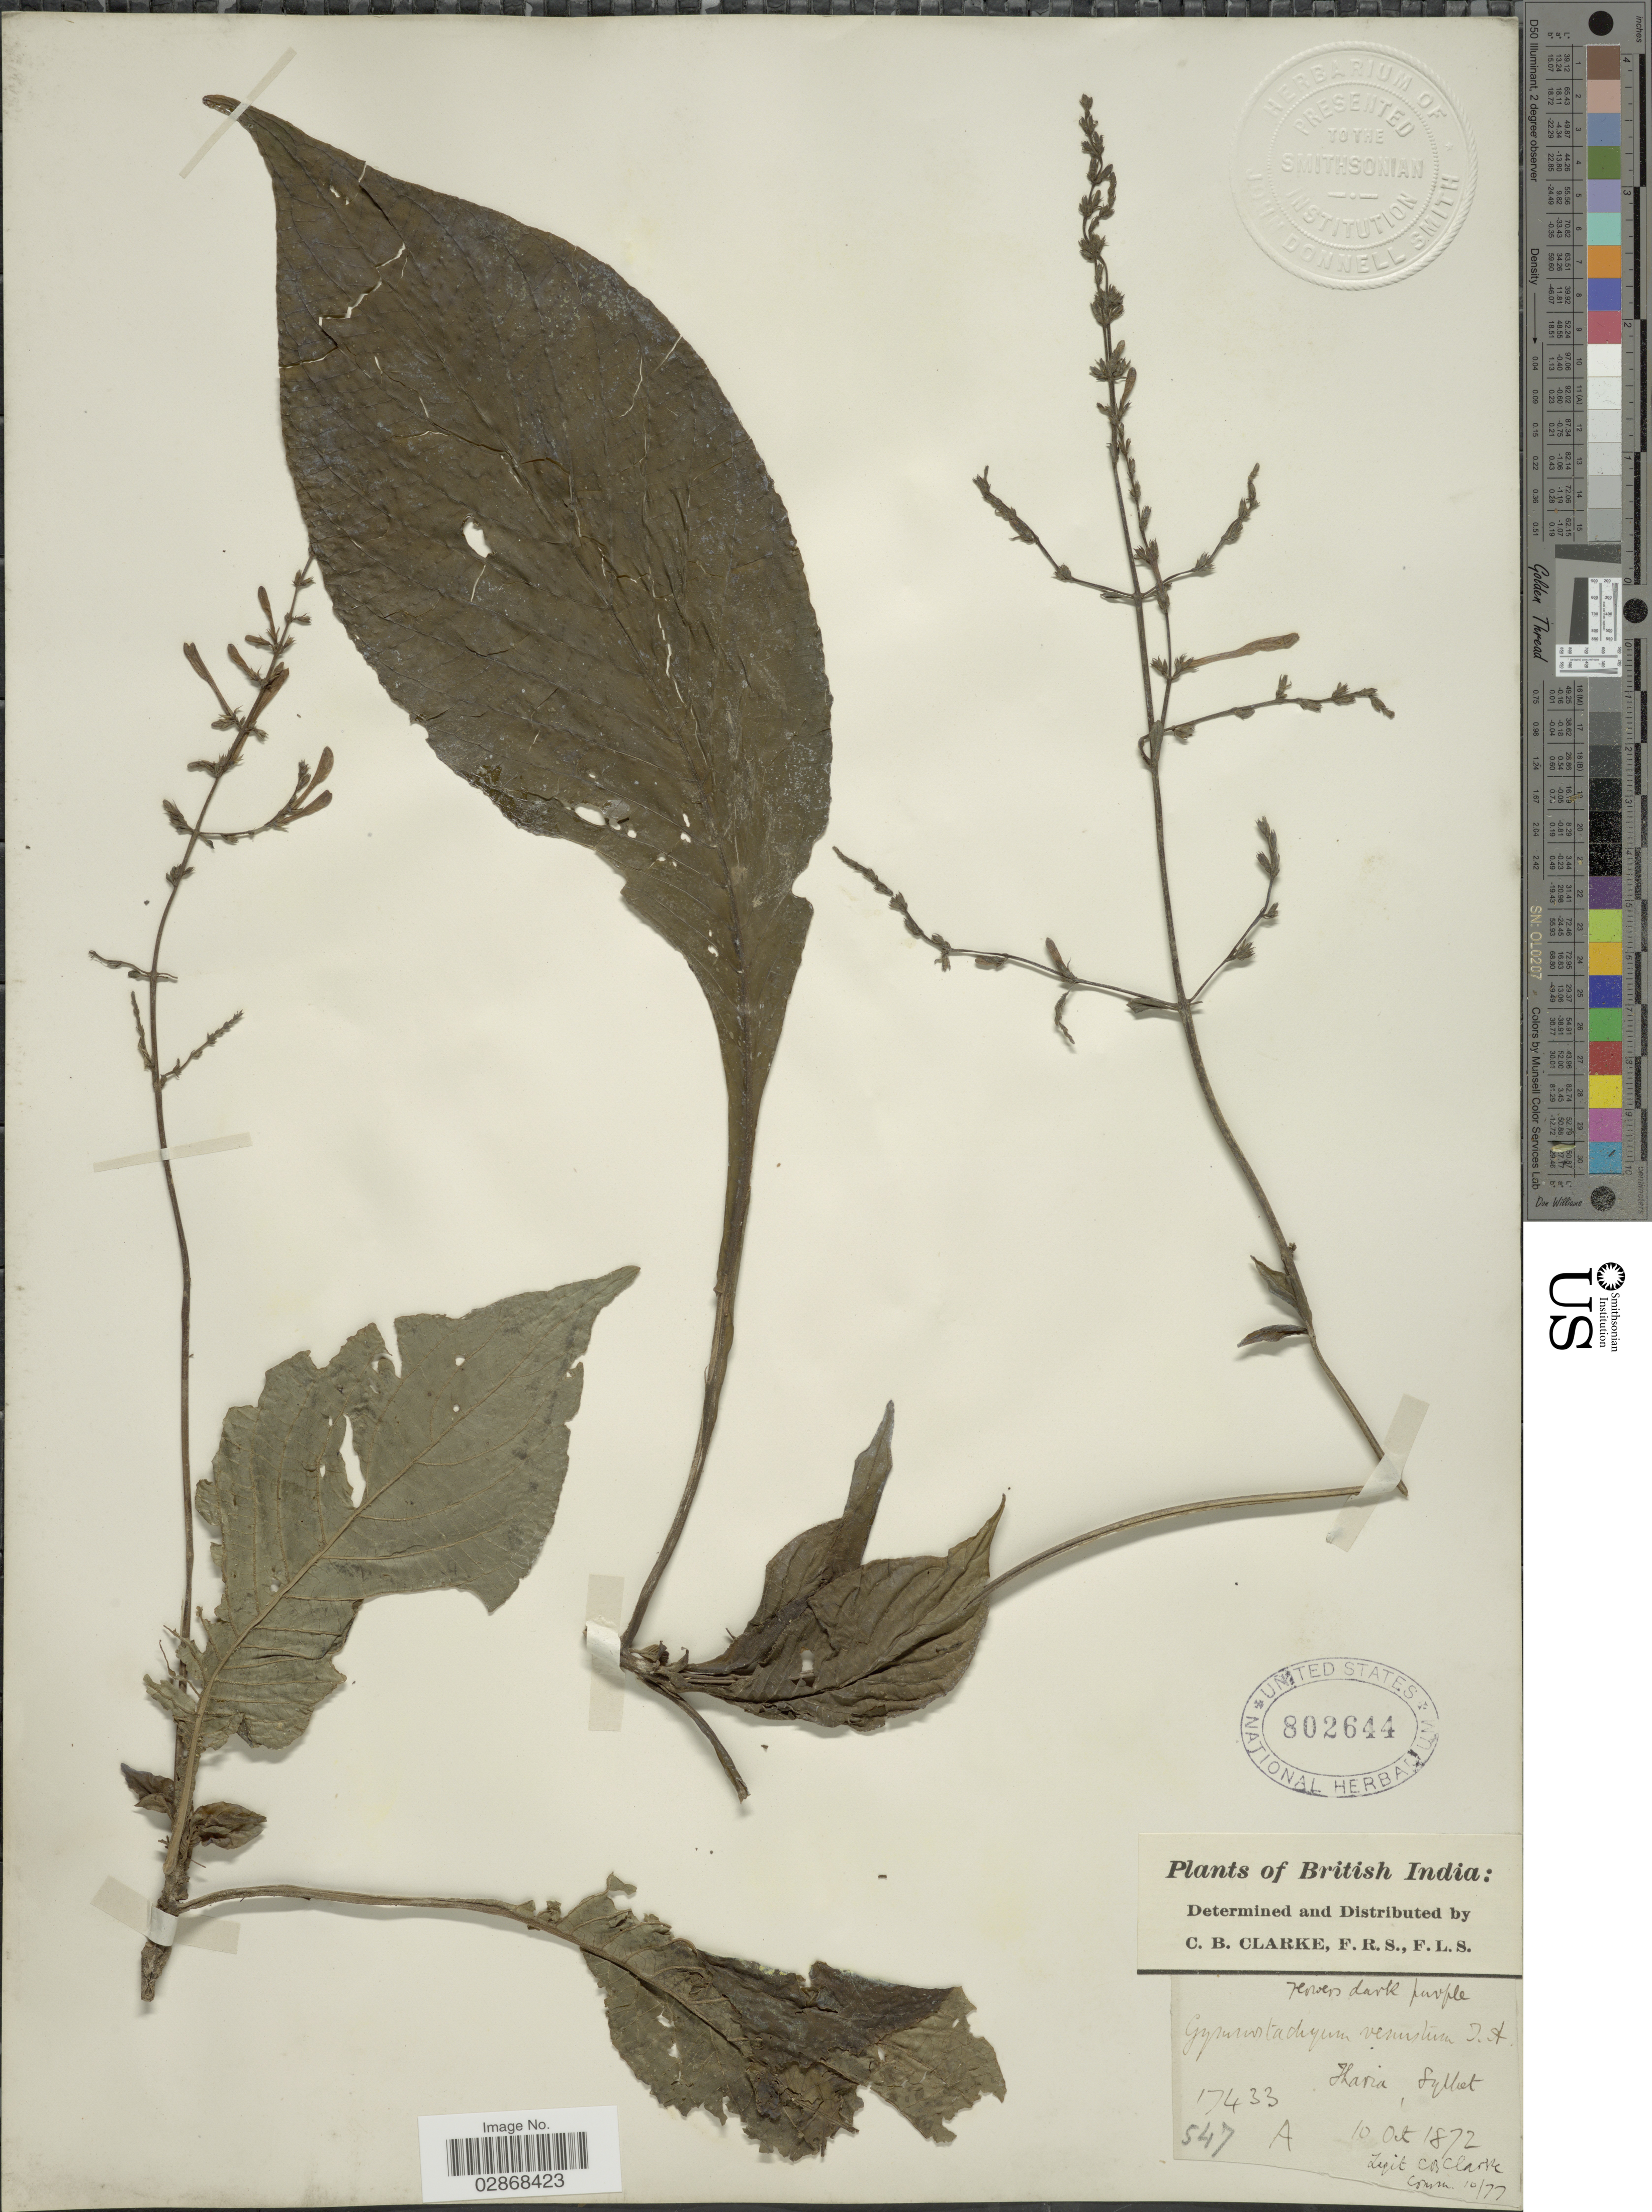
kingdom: Plantae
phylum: Tracheophyta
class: Magnoliopsida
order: Lamiales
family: Acanthaceae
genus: Gymnostachyum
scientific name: Gymnostachyum venustum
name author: (Wall.) T. Anderson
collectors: C. B. Clarke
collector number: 17433A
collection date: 1872-10-10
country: India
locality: British India. Tharia.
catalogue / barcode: US 802644